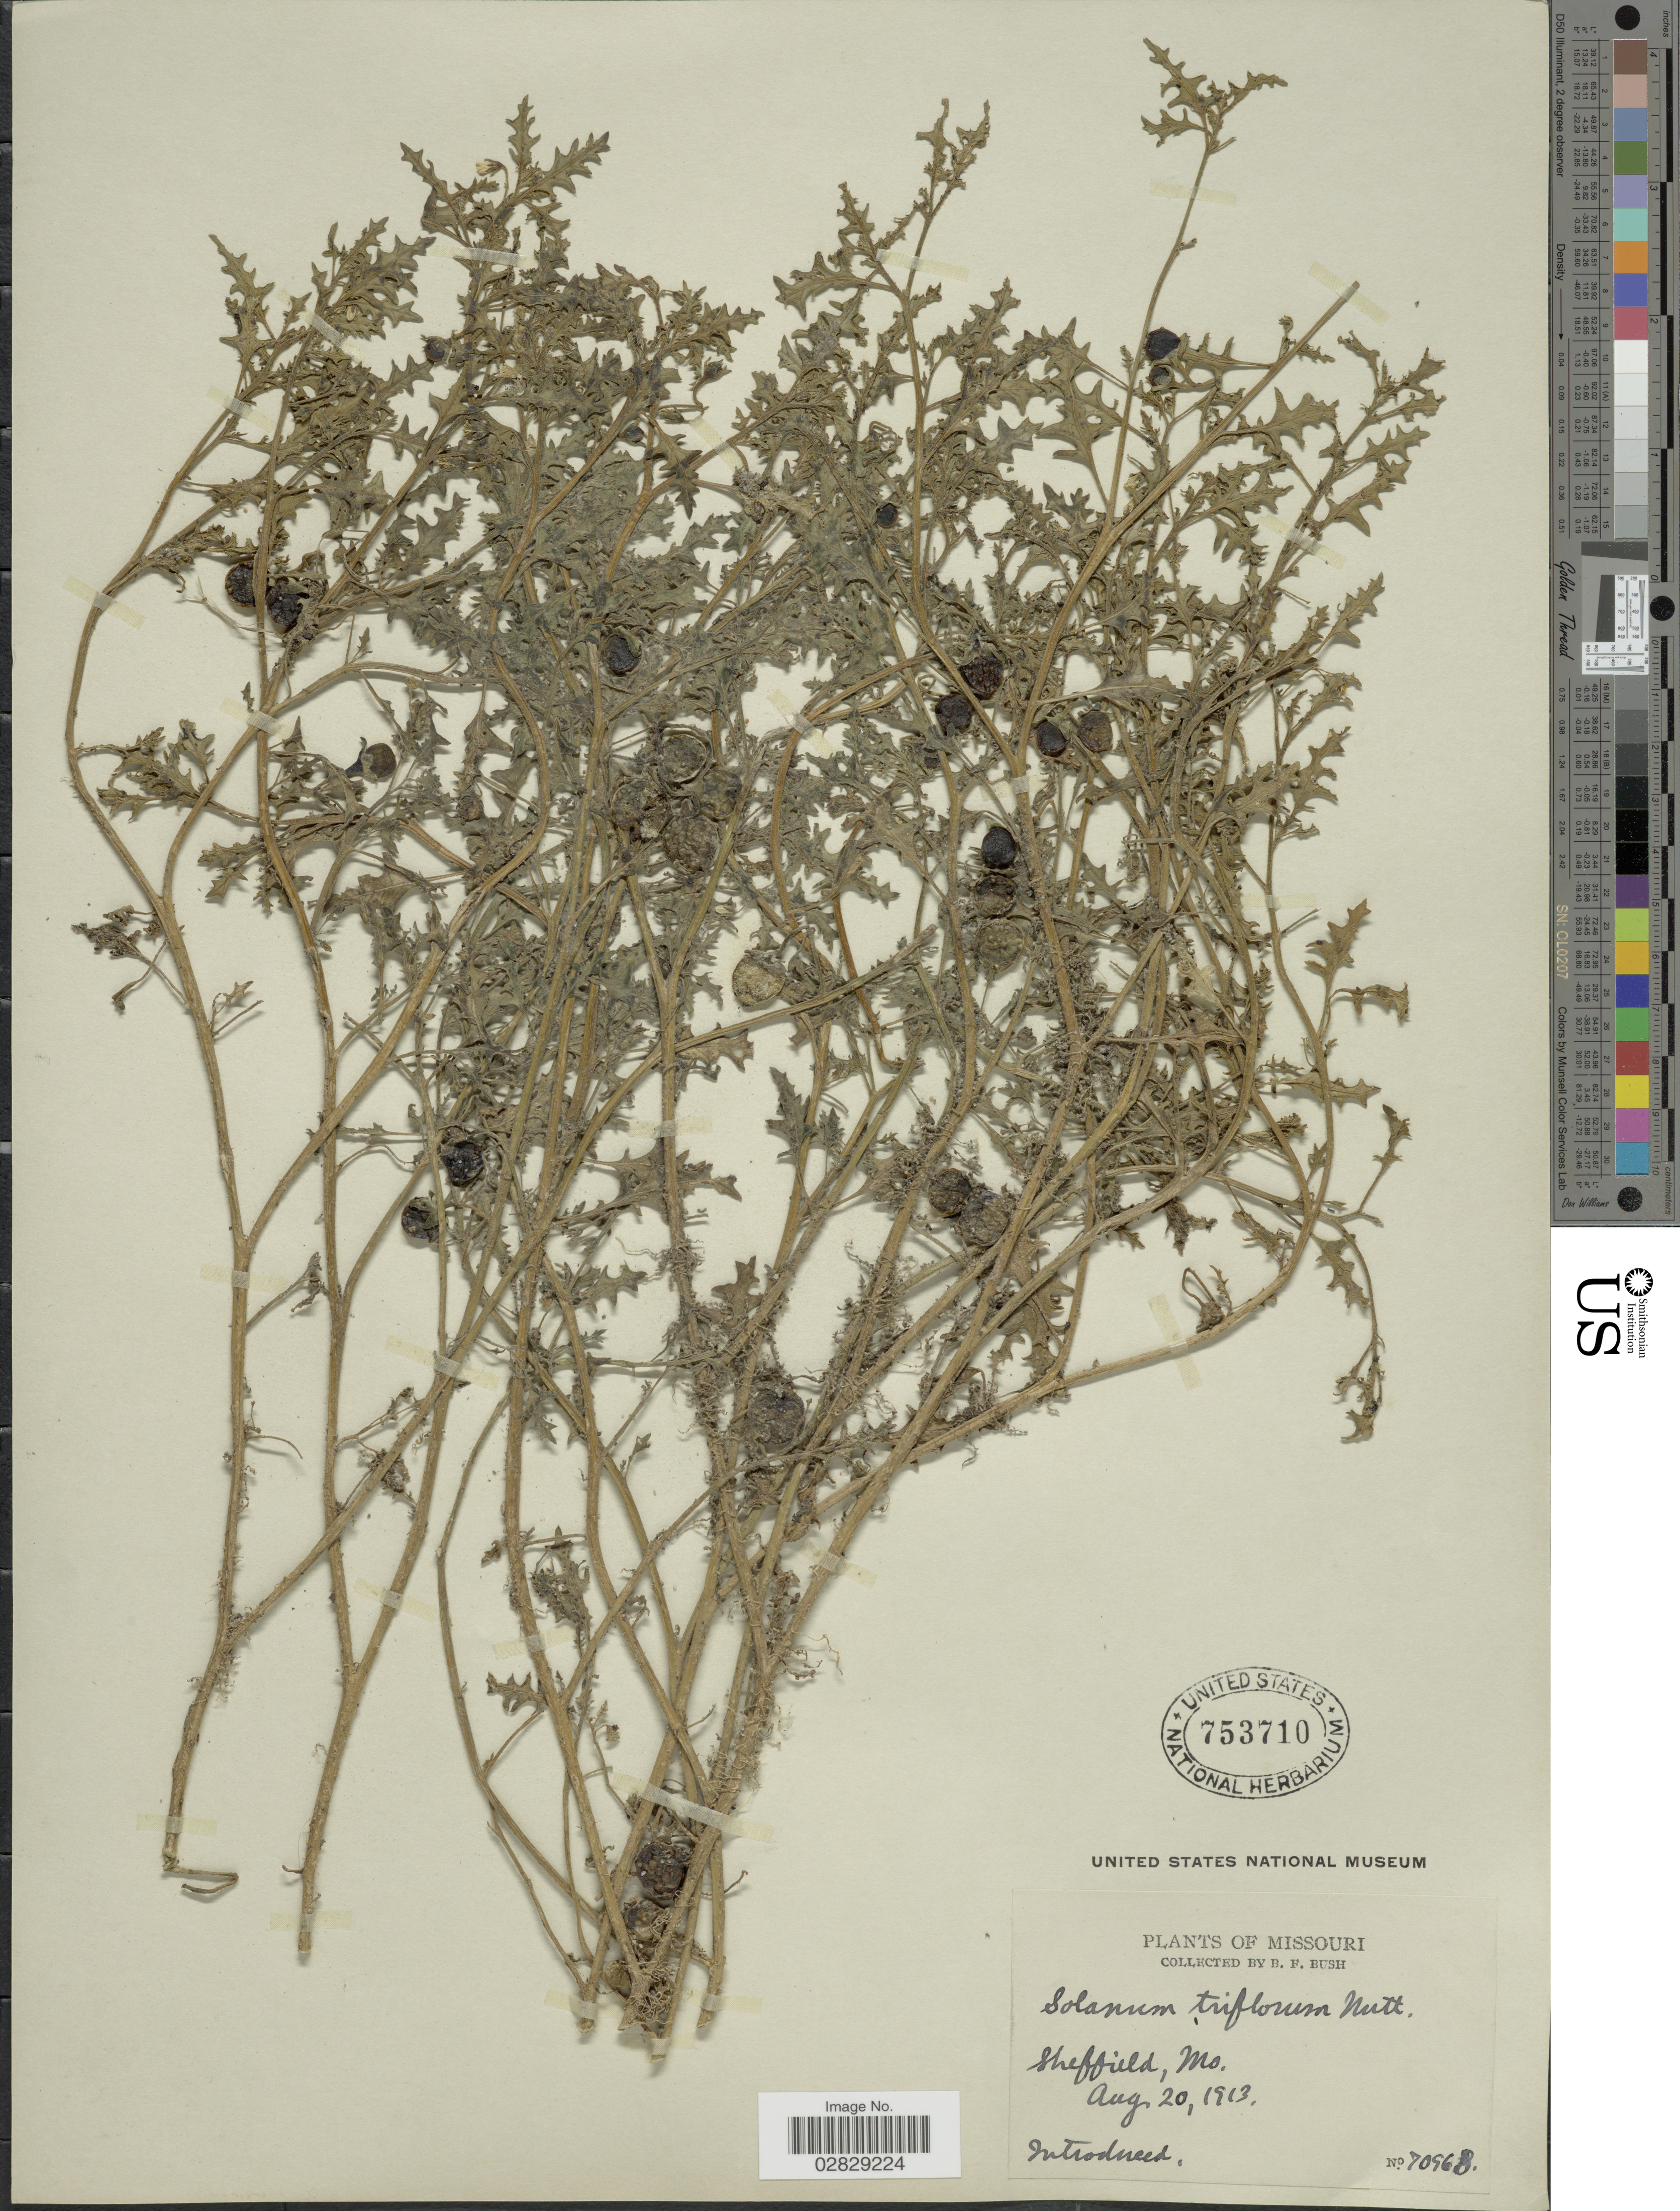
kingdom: Plantae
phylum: Tracheophyta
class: Magnoliopsida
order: Solanales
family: Solanaceae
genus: Solanum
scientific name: Solanum triflorum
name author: Nutt.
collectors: B. F. Bush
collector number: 70968*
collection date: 1913-08-20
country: United States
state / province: Missouri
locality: Sheffield.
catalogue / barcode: US 753710